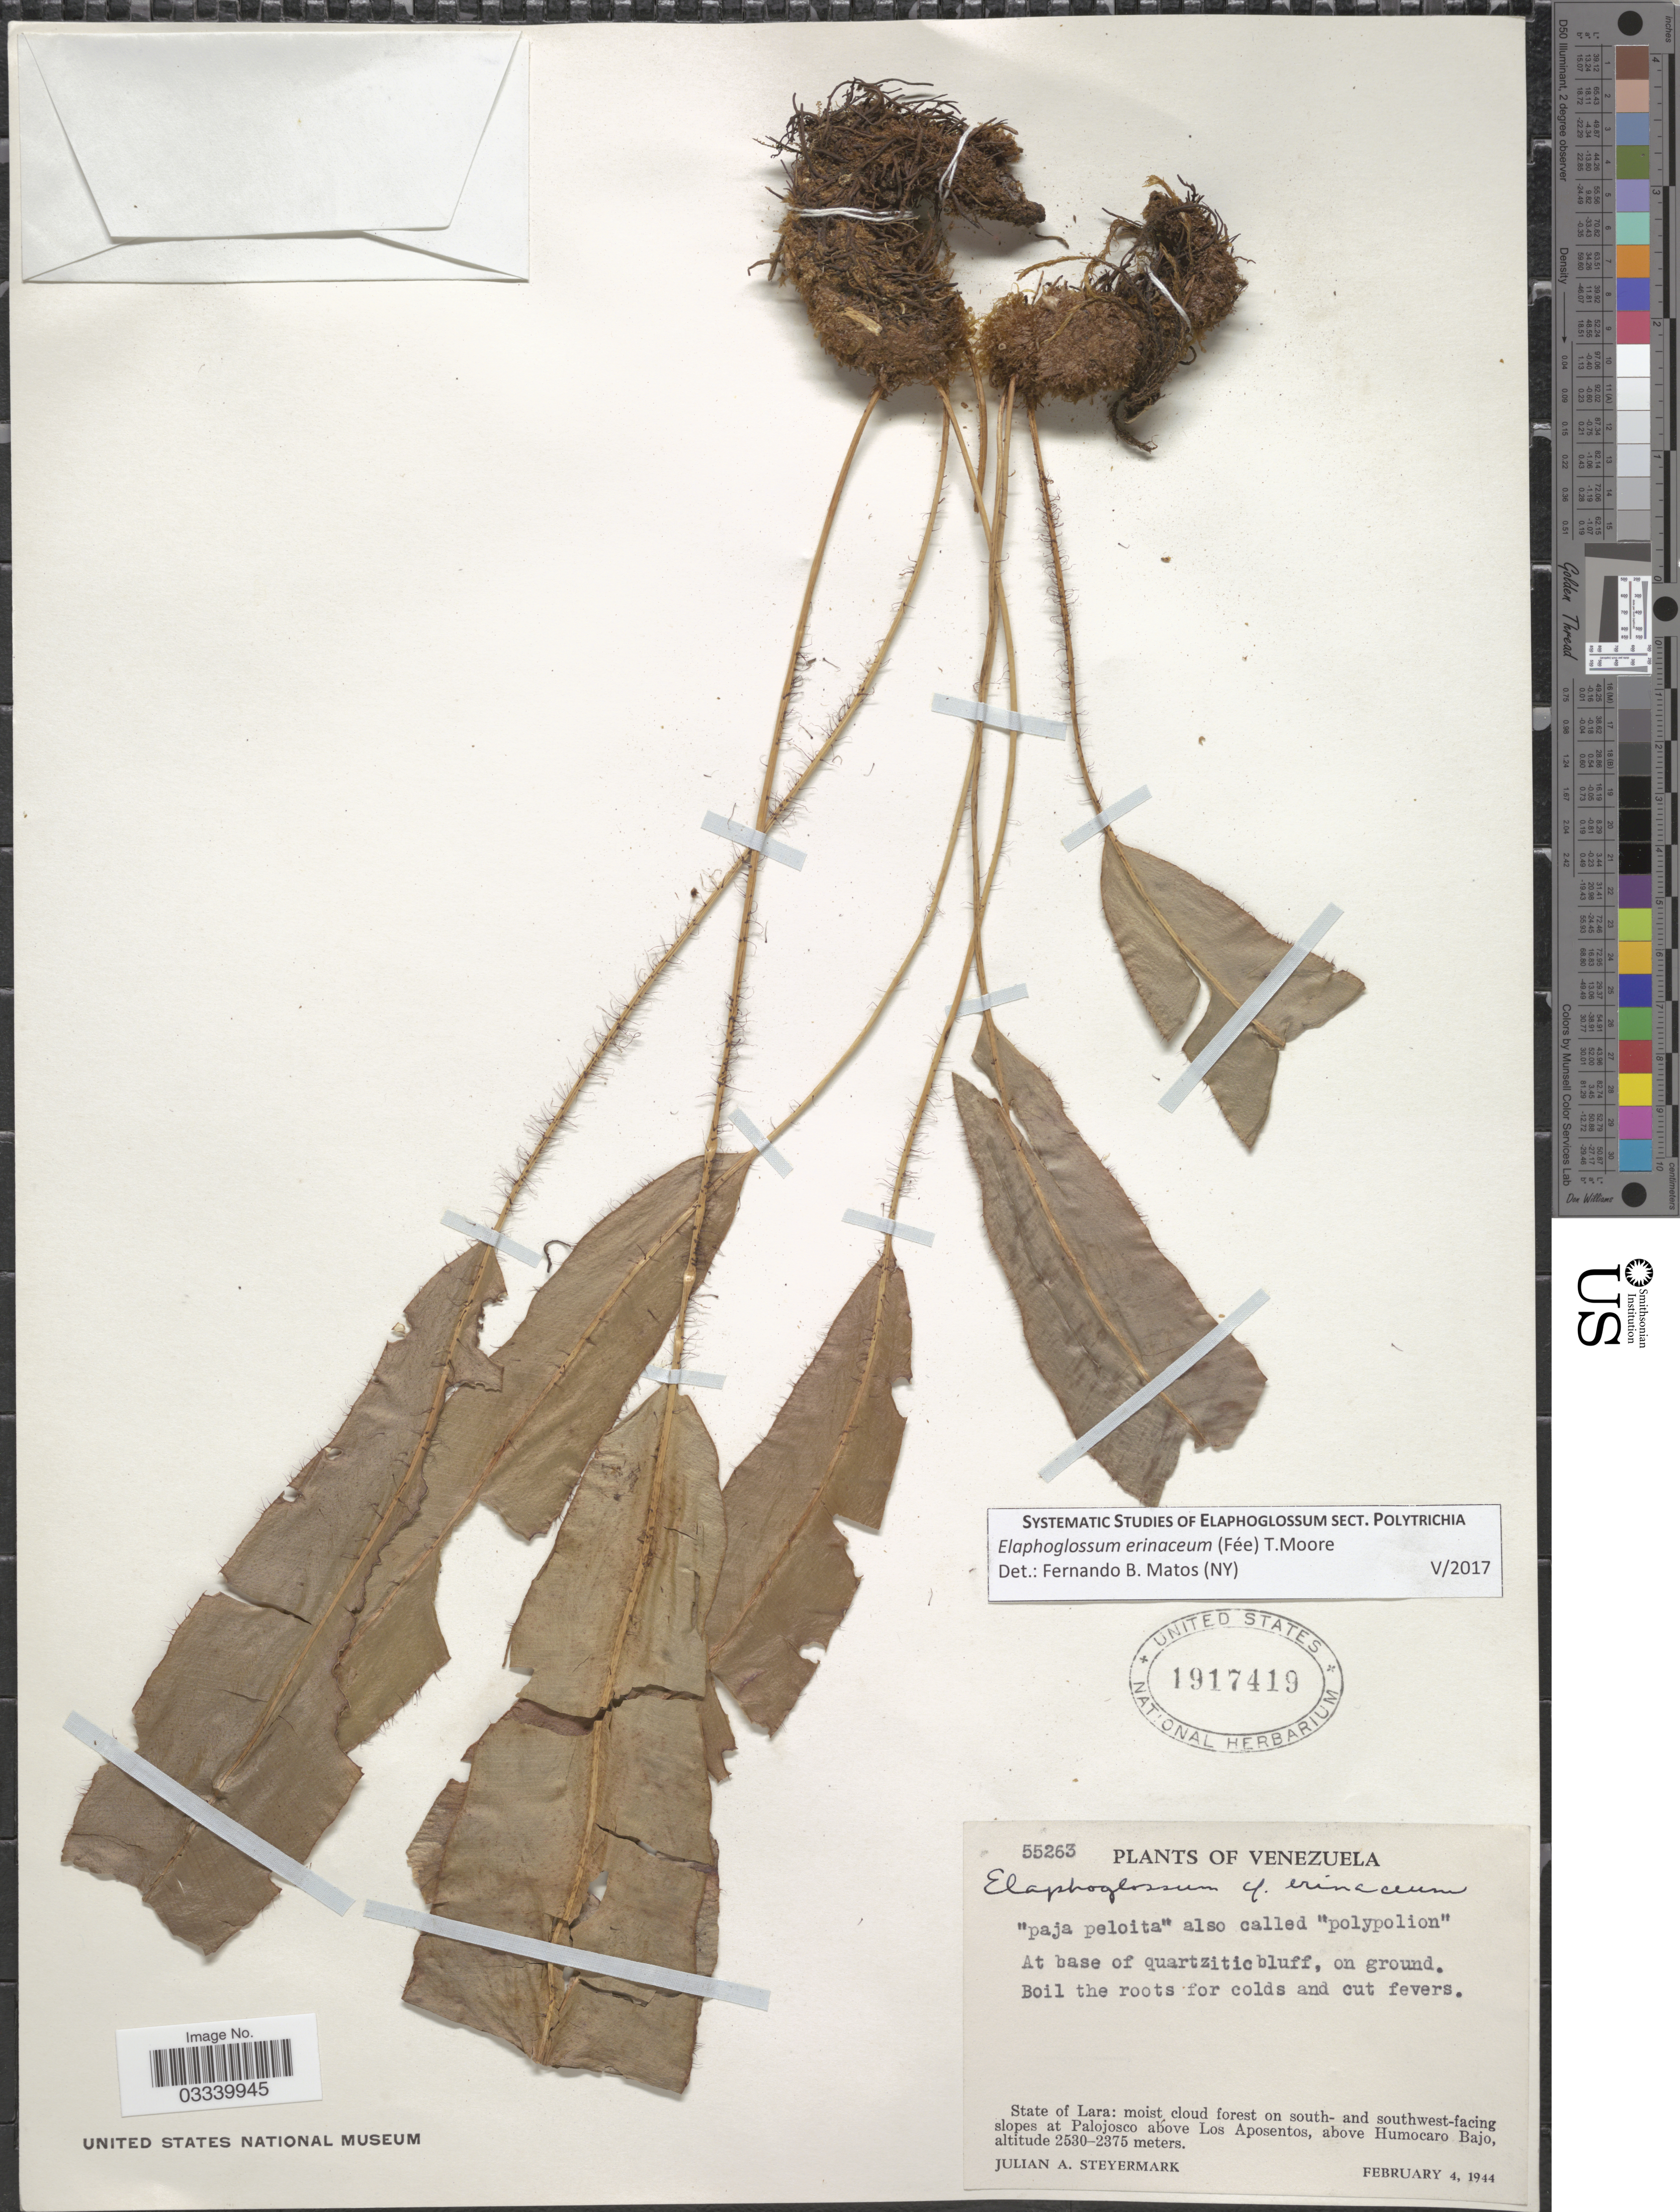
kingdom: Plantae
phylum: Tracheophyta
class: Polypodiopsida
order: Polypodiales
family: Dryopteridaceae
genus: Elaphoglossum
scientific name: Elaphoglossum erinaceum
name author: (Fée) T. Moore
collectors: J. Steyermark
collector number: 55263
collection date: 1944-02-04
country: Venezuela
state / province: Lara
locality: Moist cloud forest on south- and southwest-facing slopes at Palojosco above Los Aposentos, above Humocaro Bajo.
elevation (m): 2375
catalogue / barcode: US 1917419